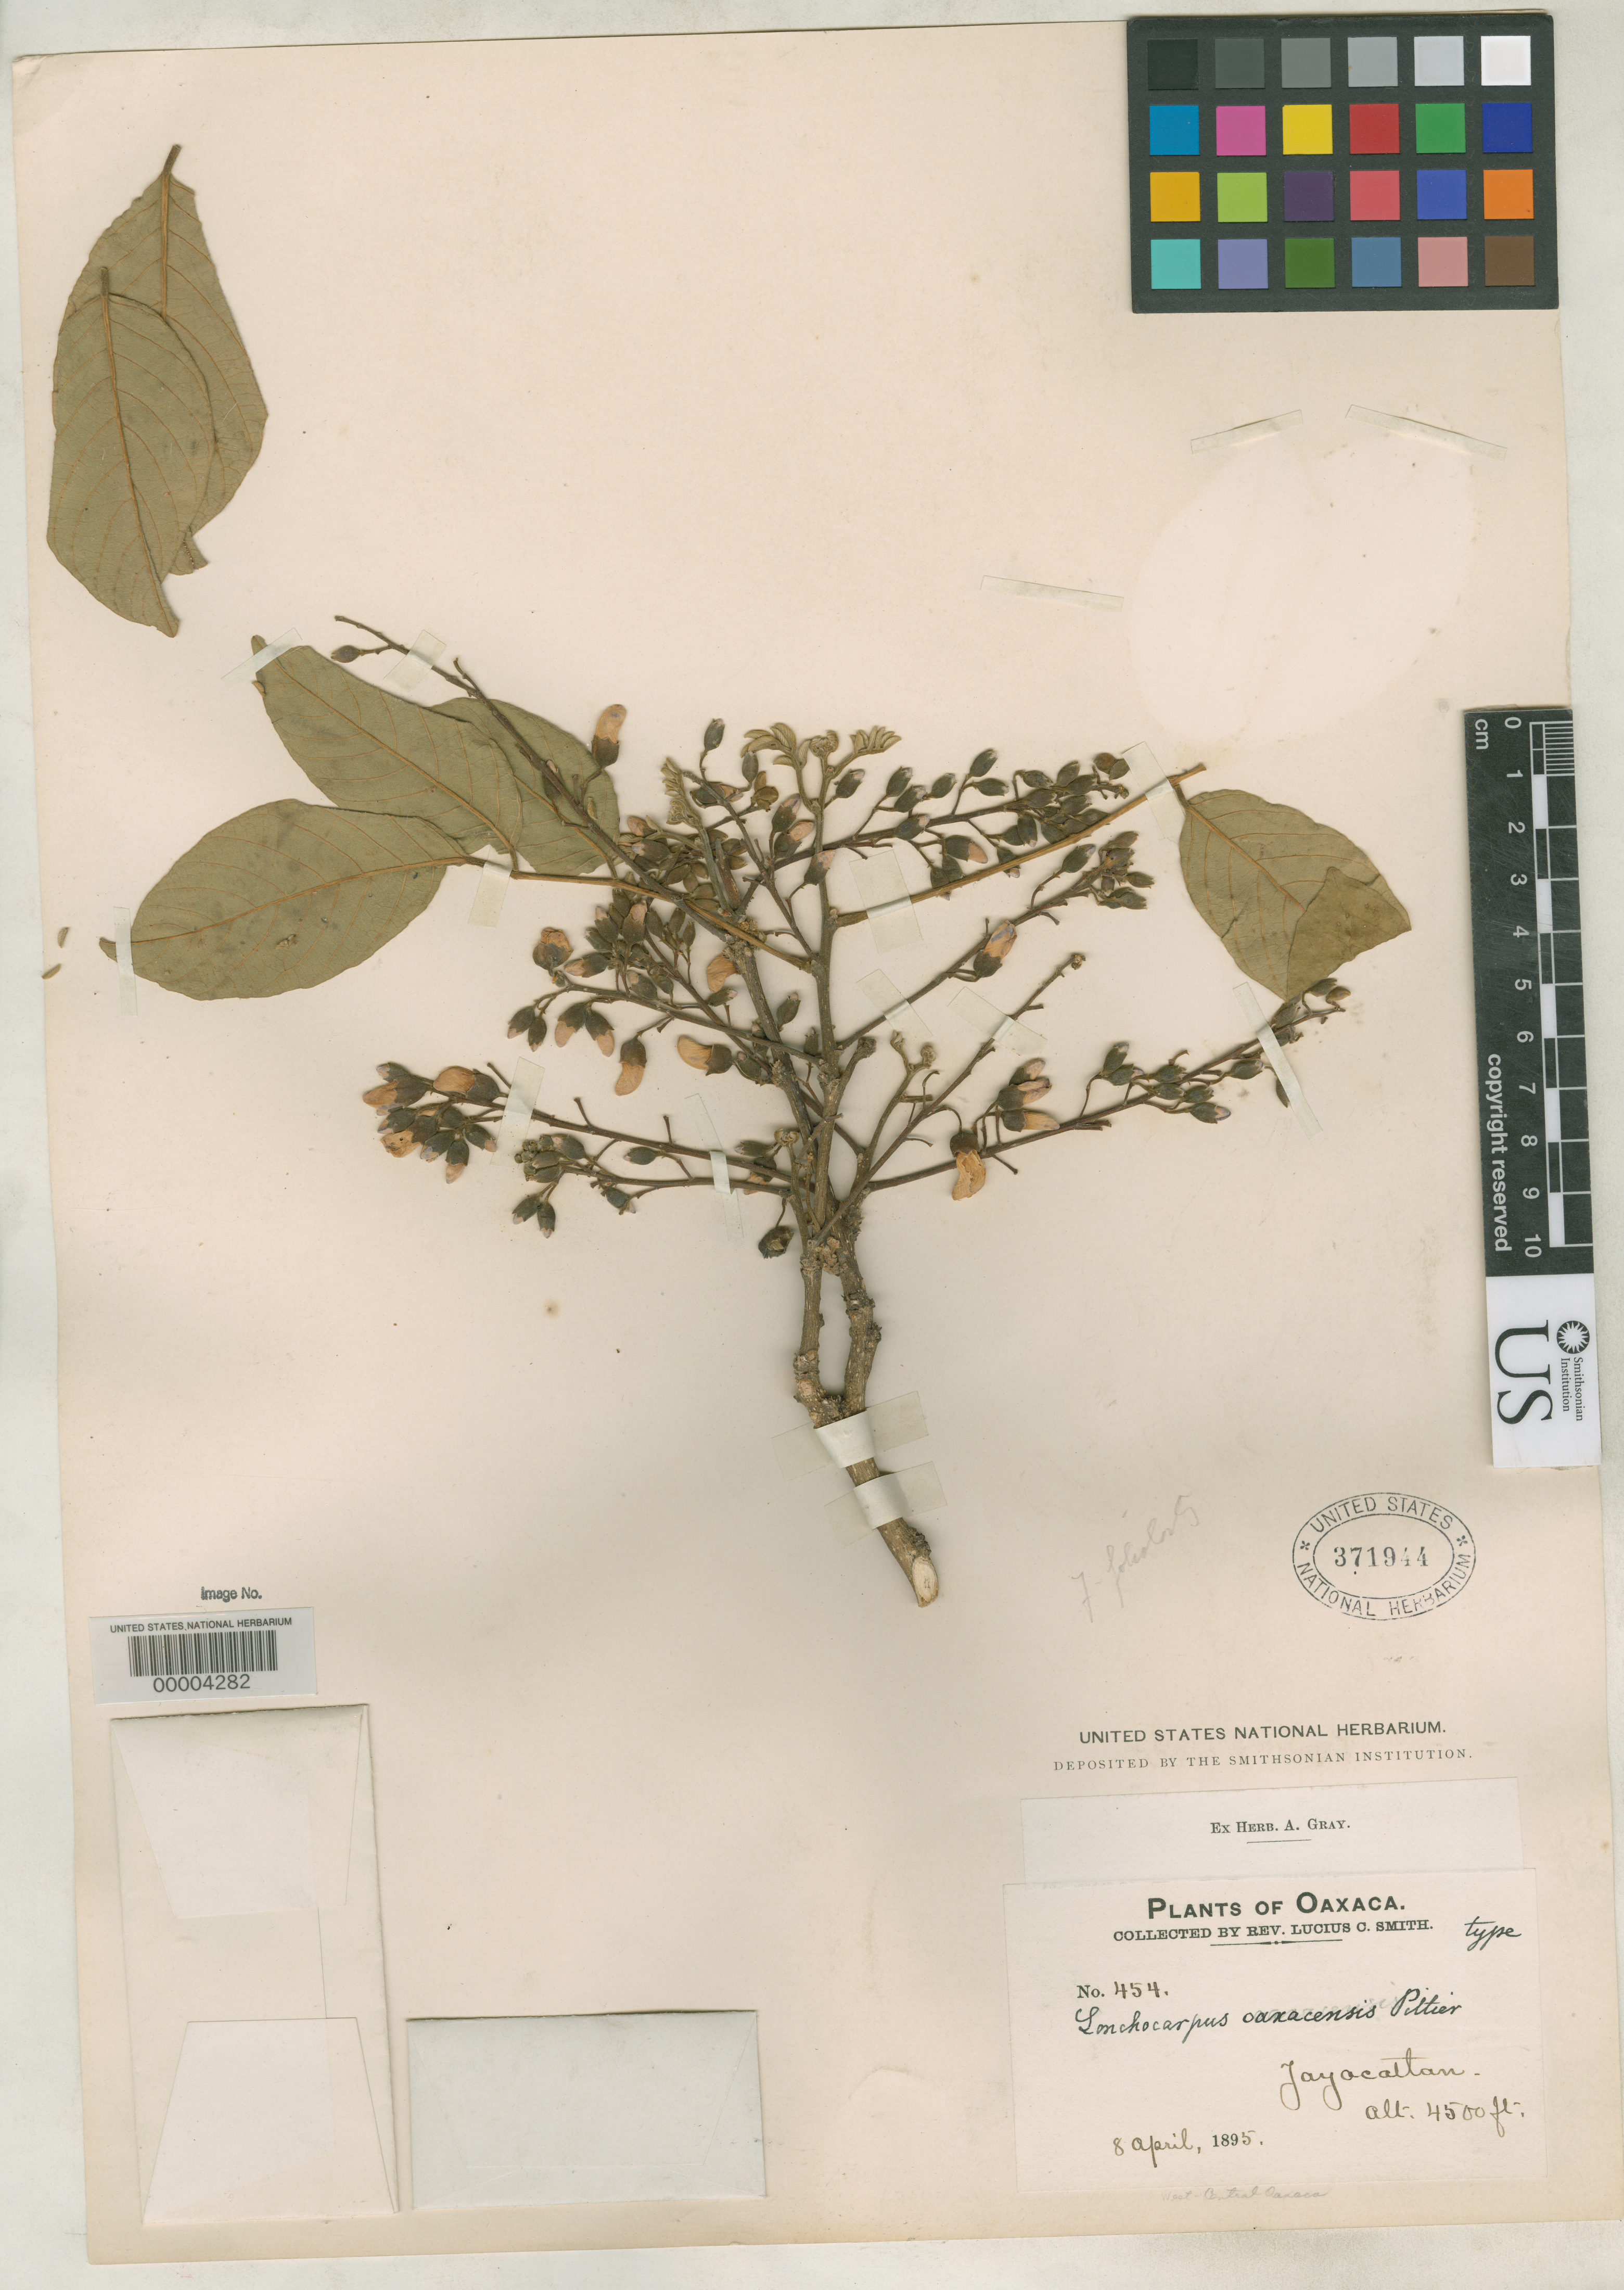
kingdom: Plantae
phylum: Tracheophyta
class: Magnoliopsida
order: Fabales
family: Fabaceae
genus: Lonchocarpus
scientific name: Lonchocarpus oaxacensis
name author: Pittier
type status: Holotype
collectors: L. C. Smith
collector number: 454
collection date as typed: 08 Apr 1895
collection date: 1895-04-08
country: Mexico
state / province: Oaxaca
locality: Jayacatlan.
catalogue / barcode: US 371944